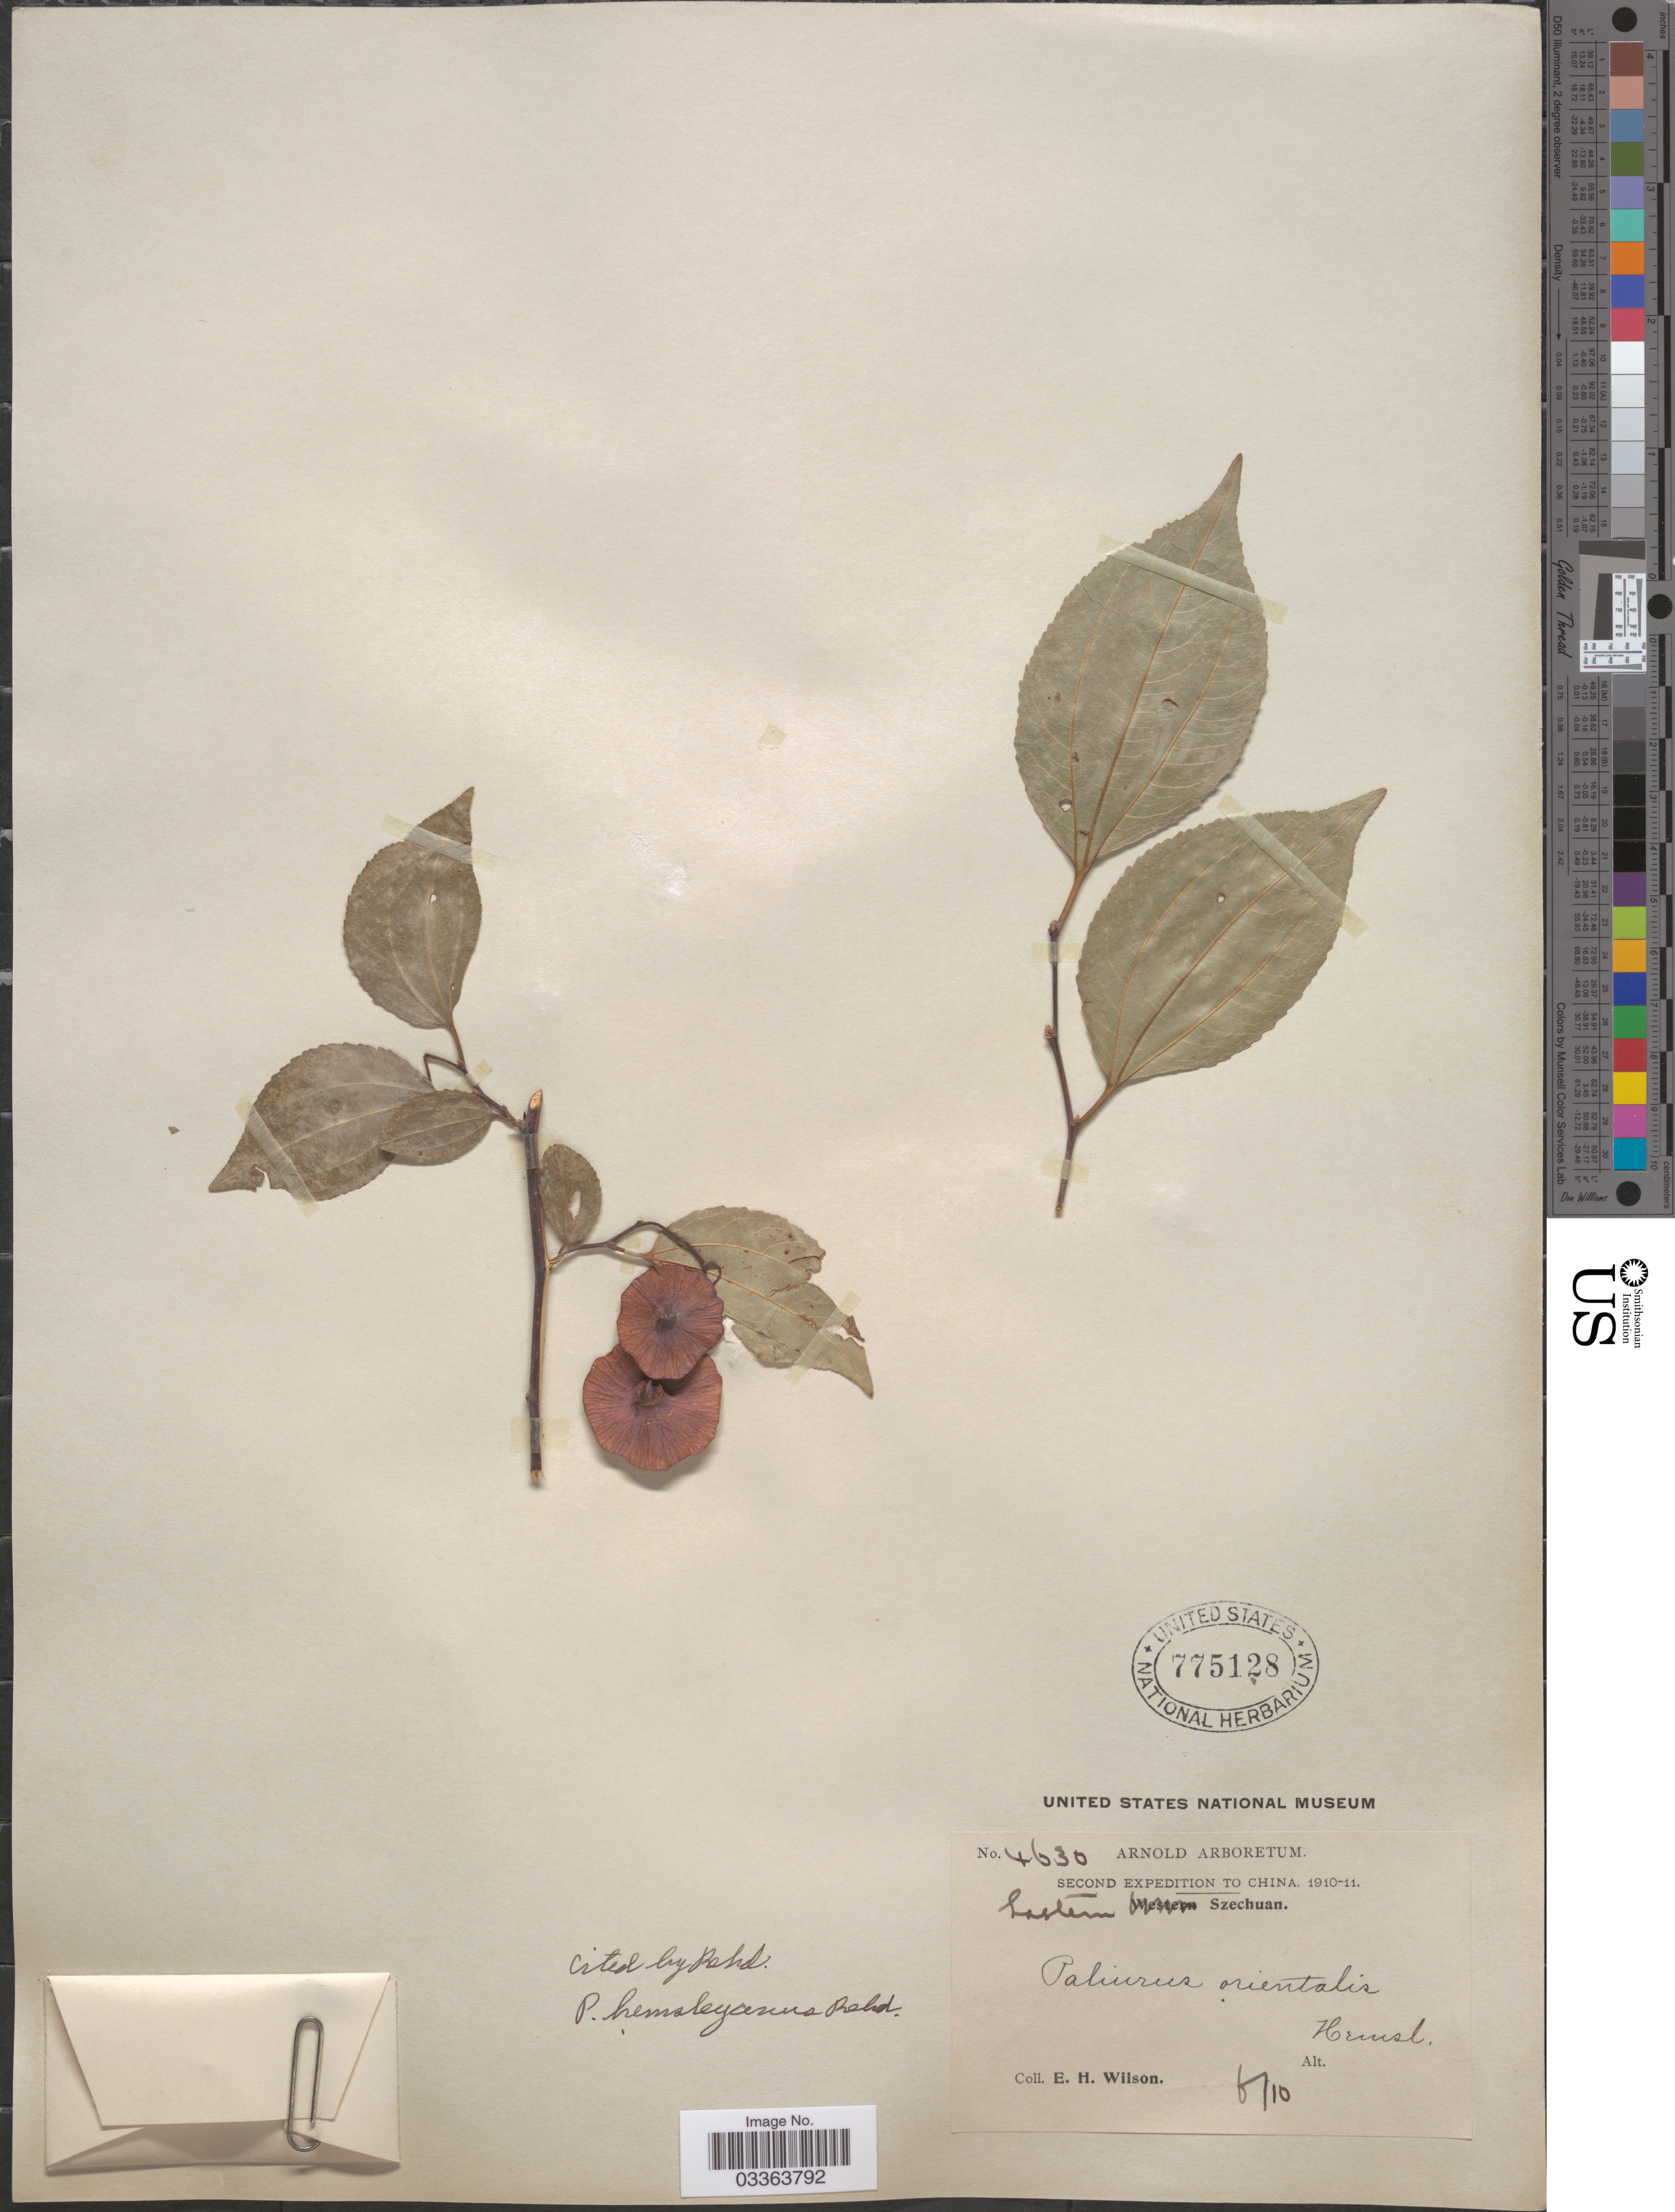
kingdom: Plantae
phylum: Tracheophyta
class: Magnoliopsida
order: Rosales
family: Rhamnaceae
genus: Paliurus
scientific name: Paliurus hemsleyanus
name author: Rehder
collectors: E. Wilson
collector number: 4630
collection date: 1910-06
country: China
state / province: Sichuan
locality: Eastern Szechuan.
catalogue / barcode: US 775128